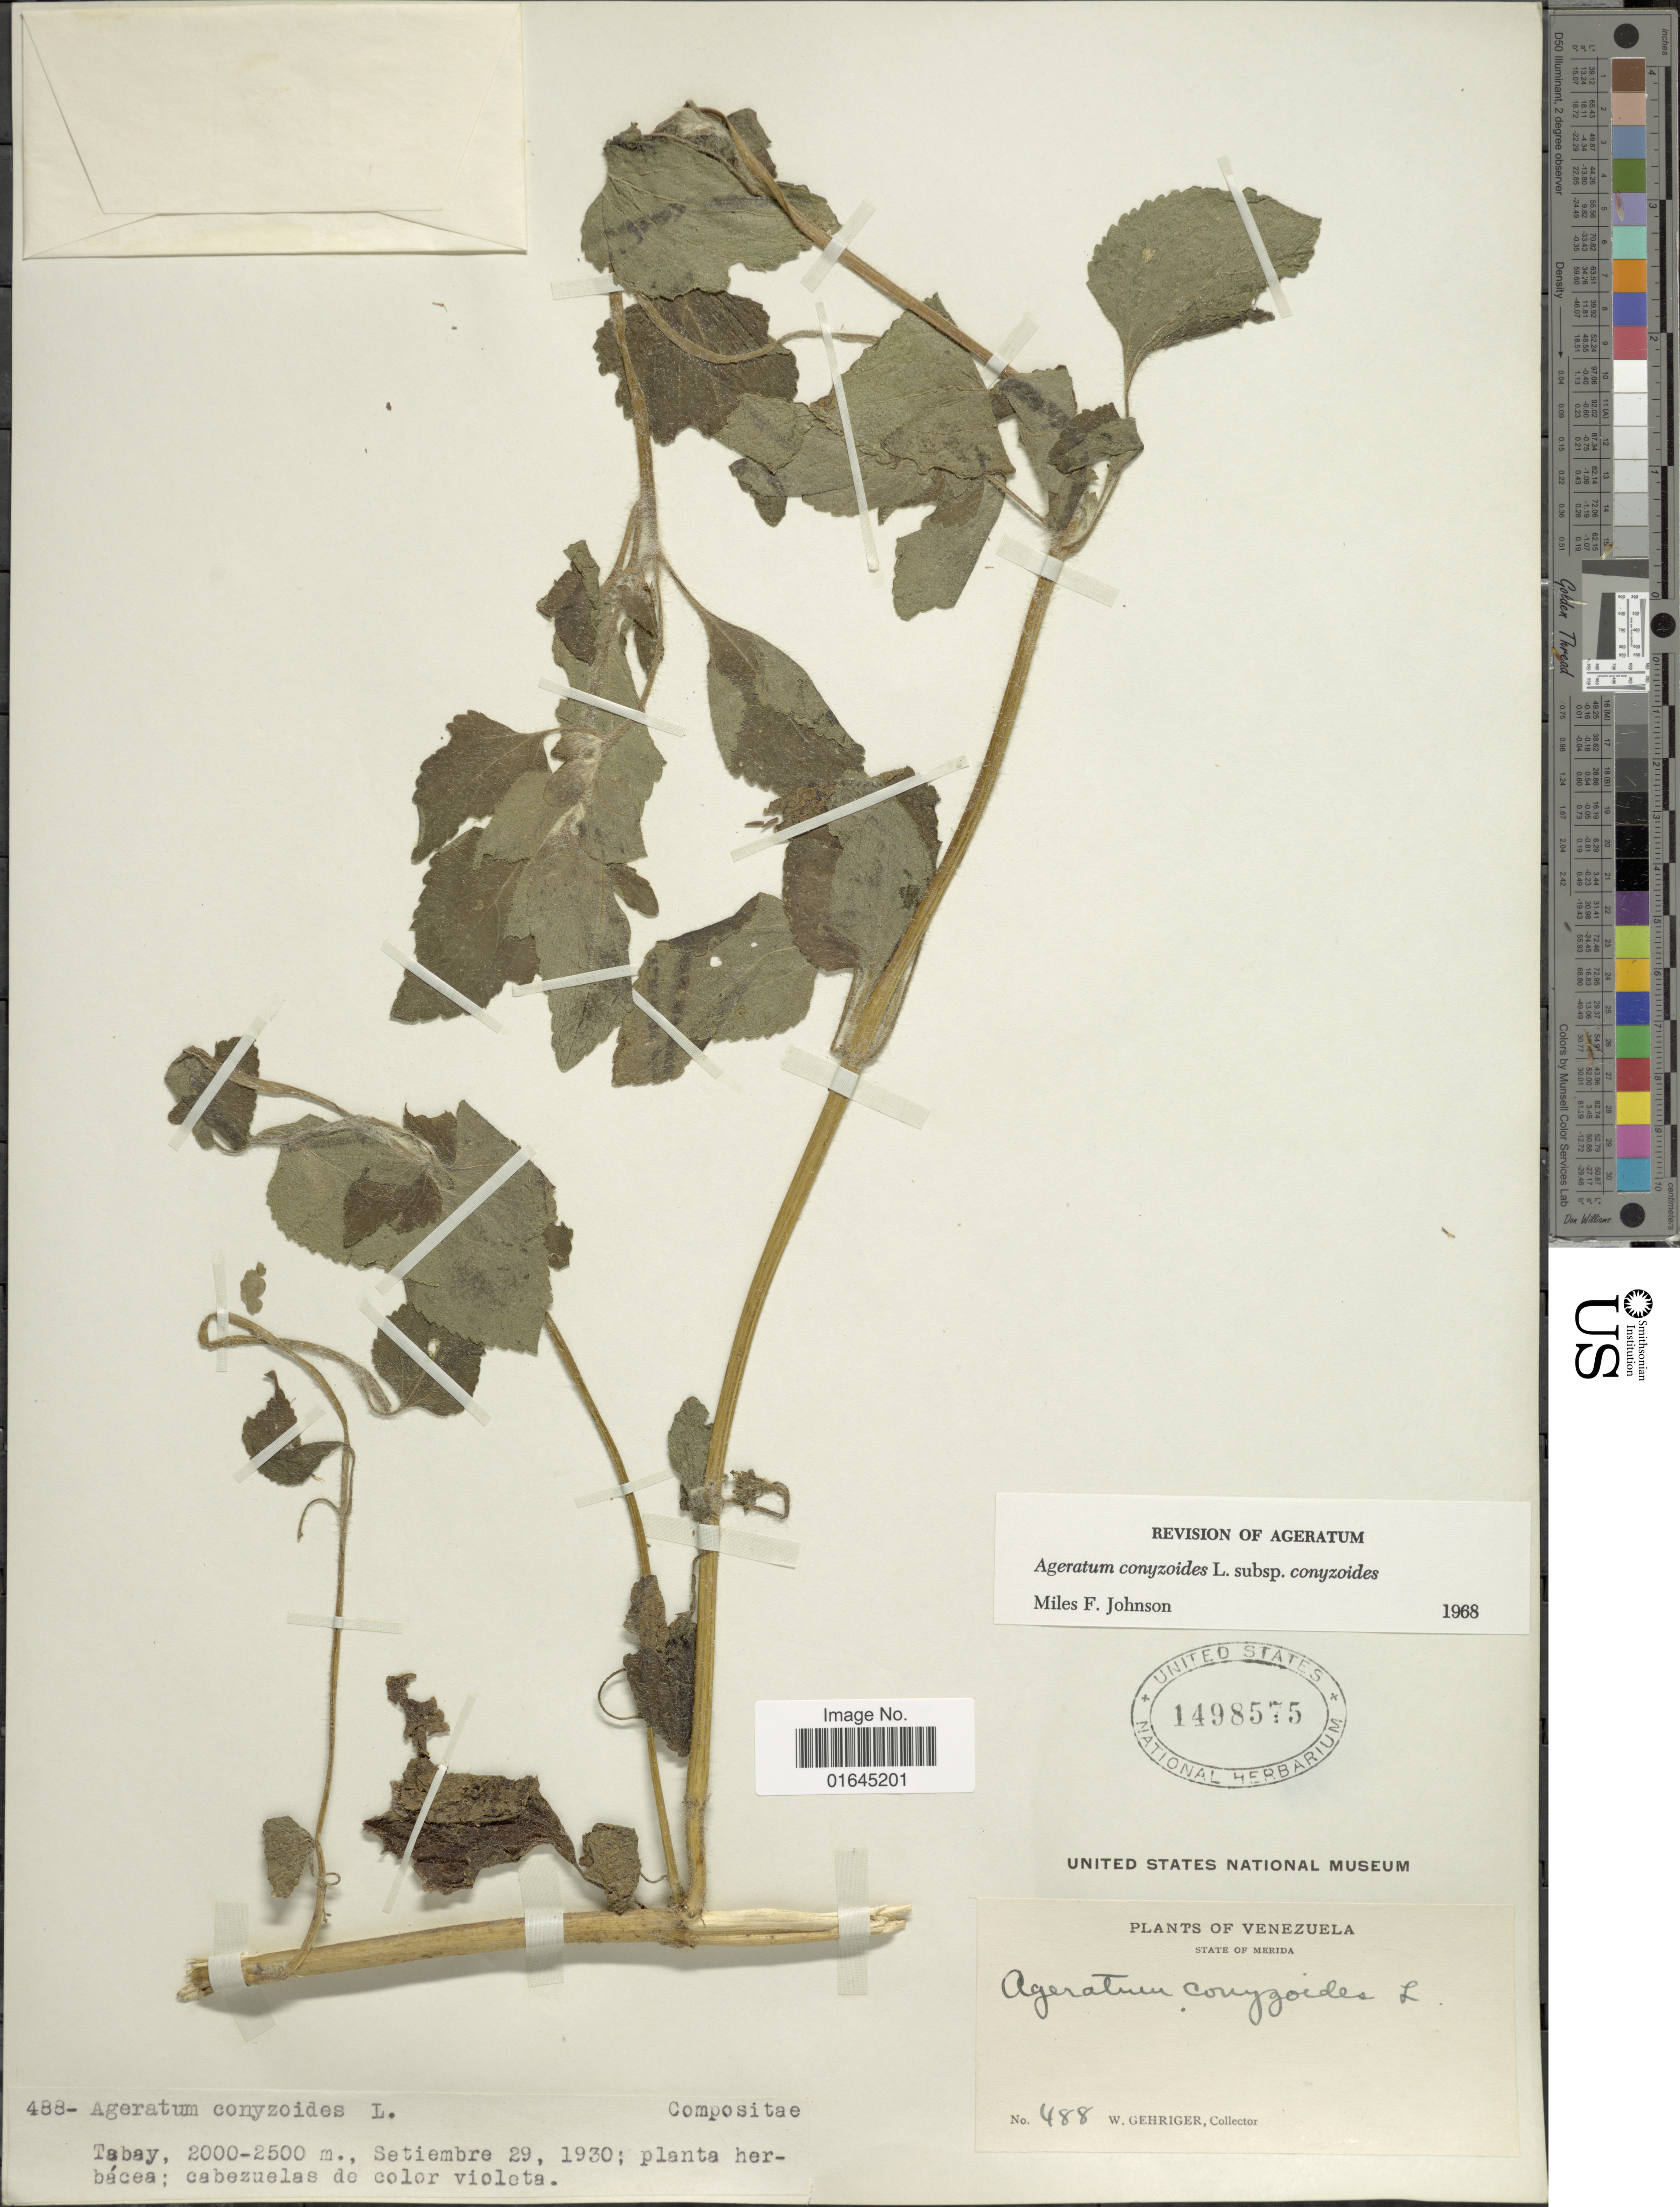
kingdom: Plantae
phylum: Tracheophyta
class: Magnoliopsida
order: Asterales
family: Asteraceae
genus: Ageratum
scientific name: Ageratum conyzoides subsp. conyzoides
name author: L.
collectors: W. Gehriger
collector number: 488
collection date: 1930-09-29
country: Venezuela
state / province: Mérida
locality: Tabay.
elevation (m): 2000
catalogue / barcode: US 1498575